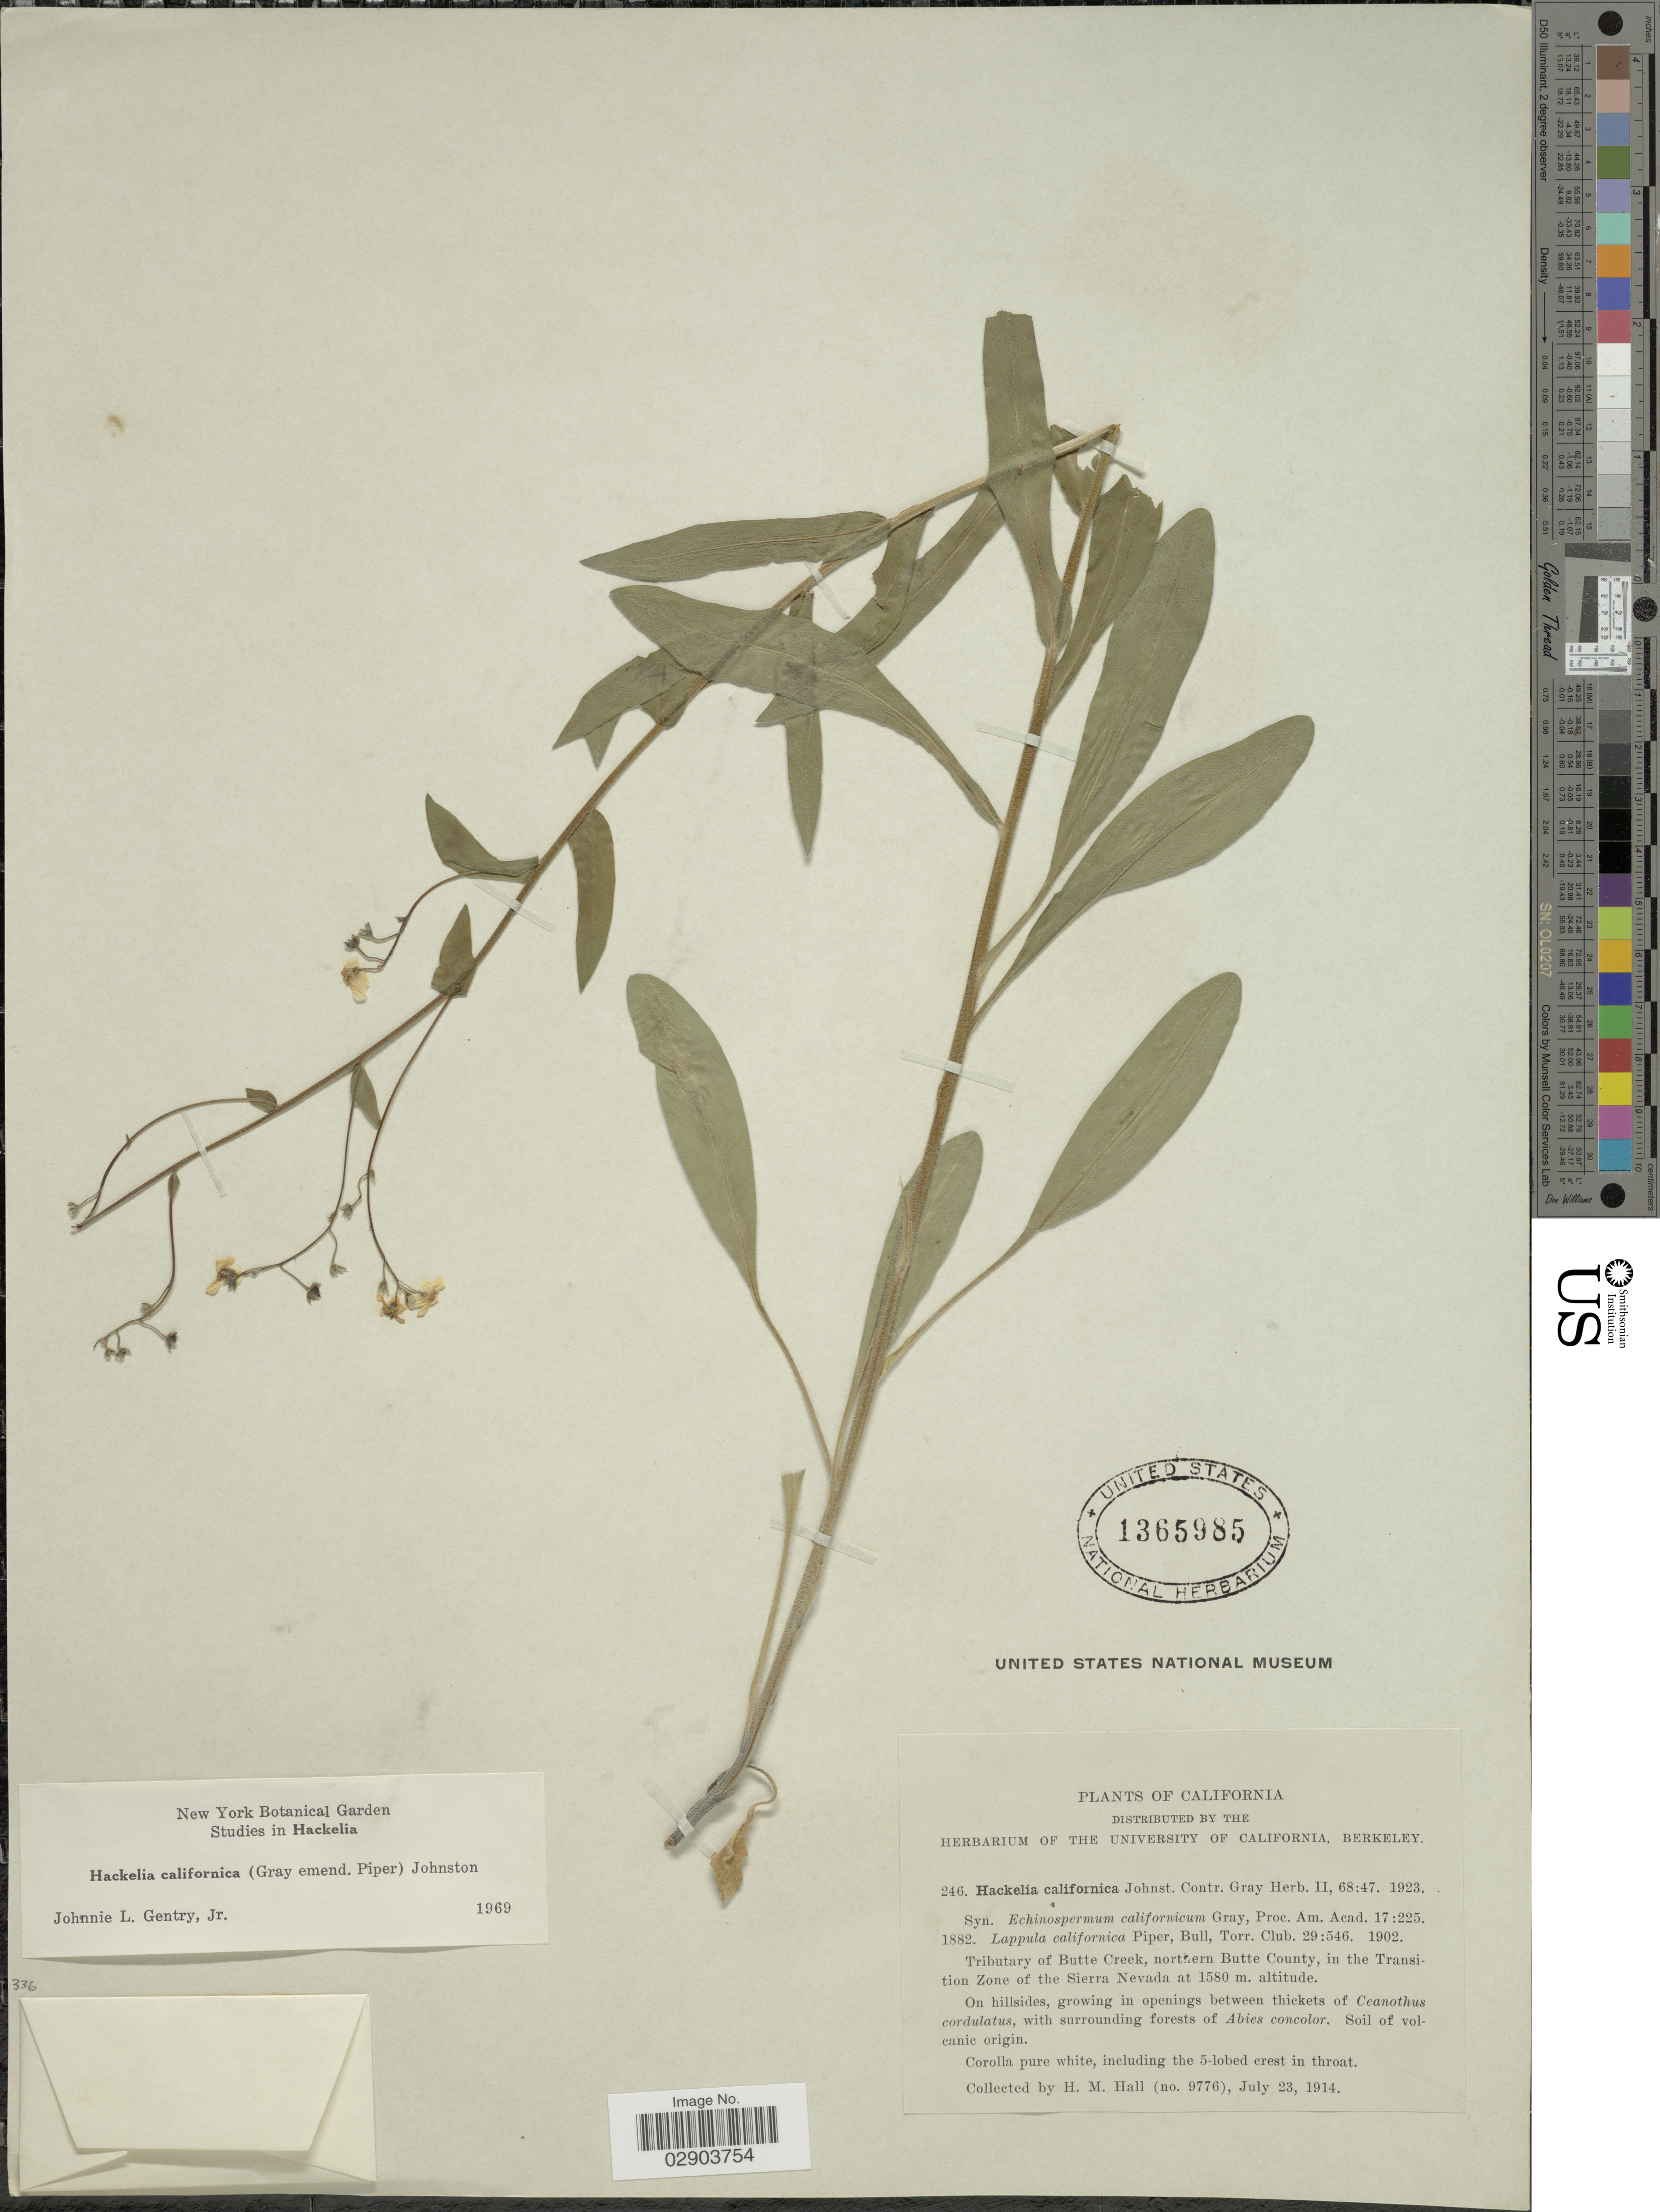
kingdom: Plantae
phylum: Tracheophyta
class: Magnoliopsida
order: Boraginales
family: Boraginaceae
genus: Hackelia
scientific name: Hackelia californica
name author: (A. Gray) I.M. Johnst.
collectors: H. M. Hall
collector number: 9776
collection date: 1914-07-23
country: United States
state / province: California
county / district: Butte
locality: Tributary of Butte Creek, northern Butte County, in the Transition Zone of the Sierra Nevada.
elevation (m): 1580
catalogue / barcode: US 1365985